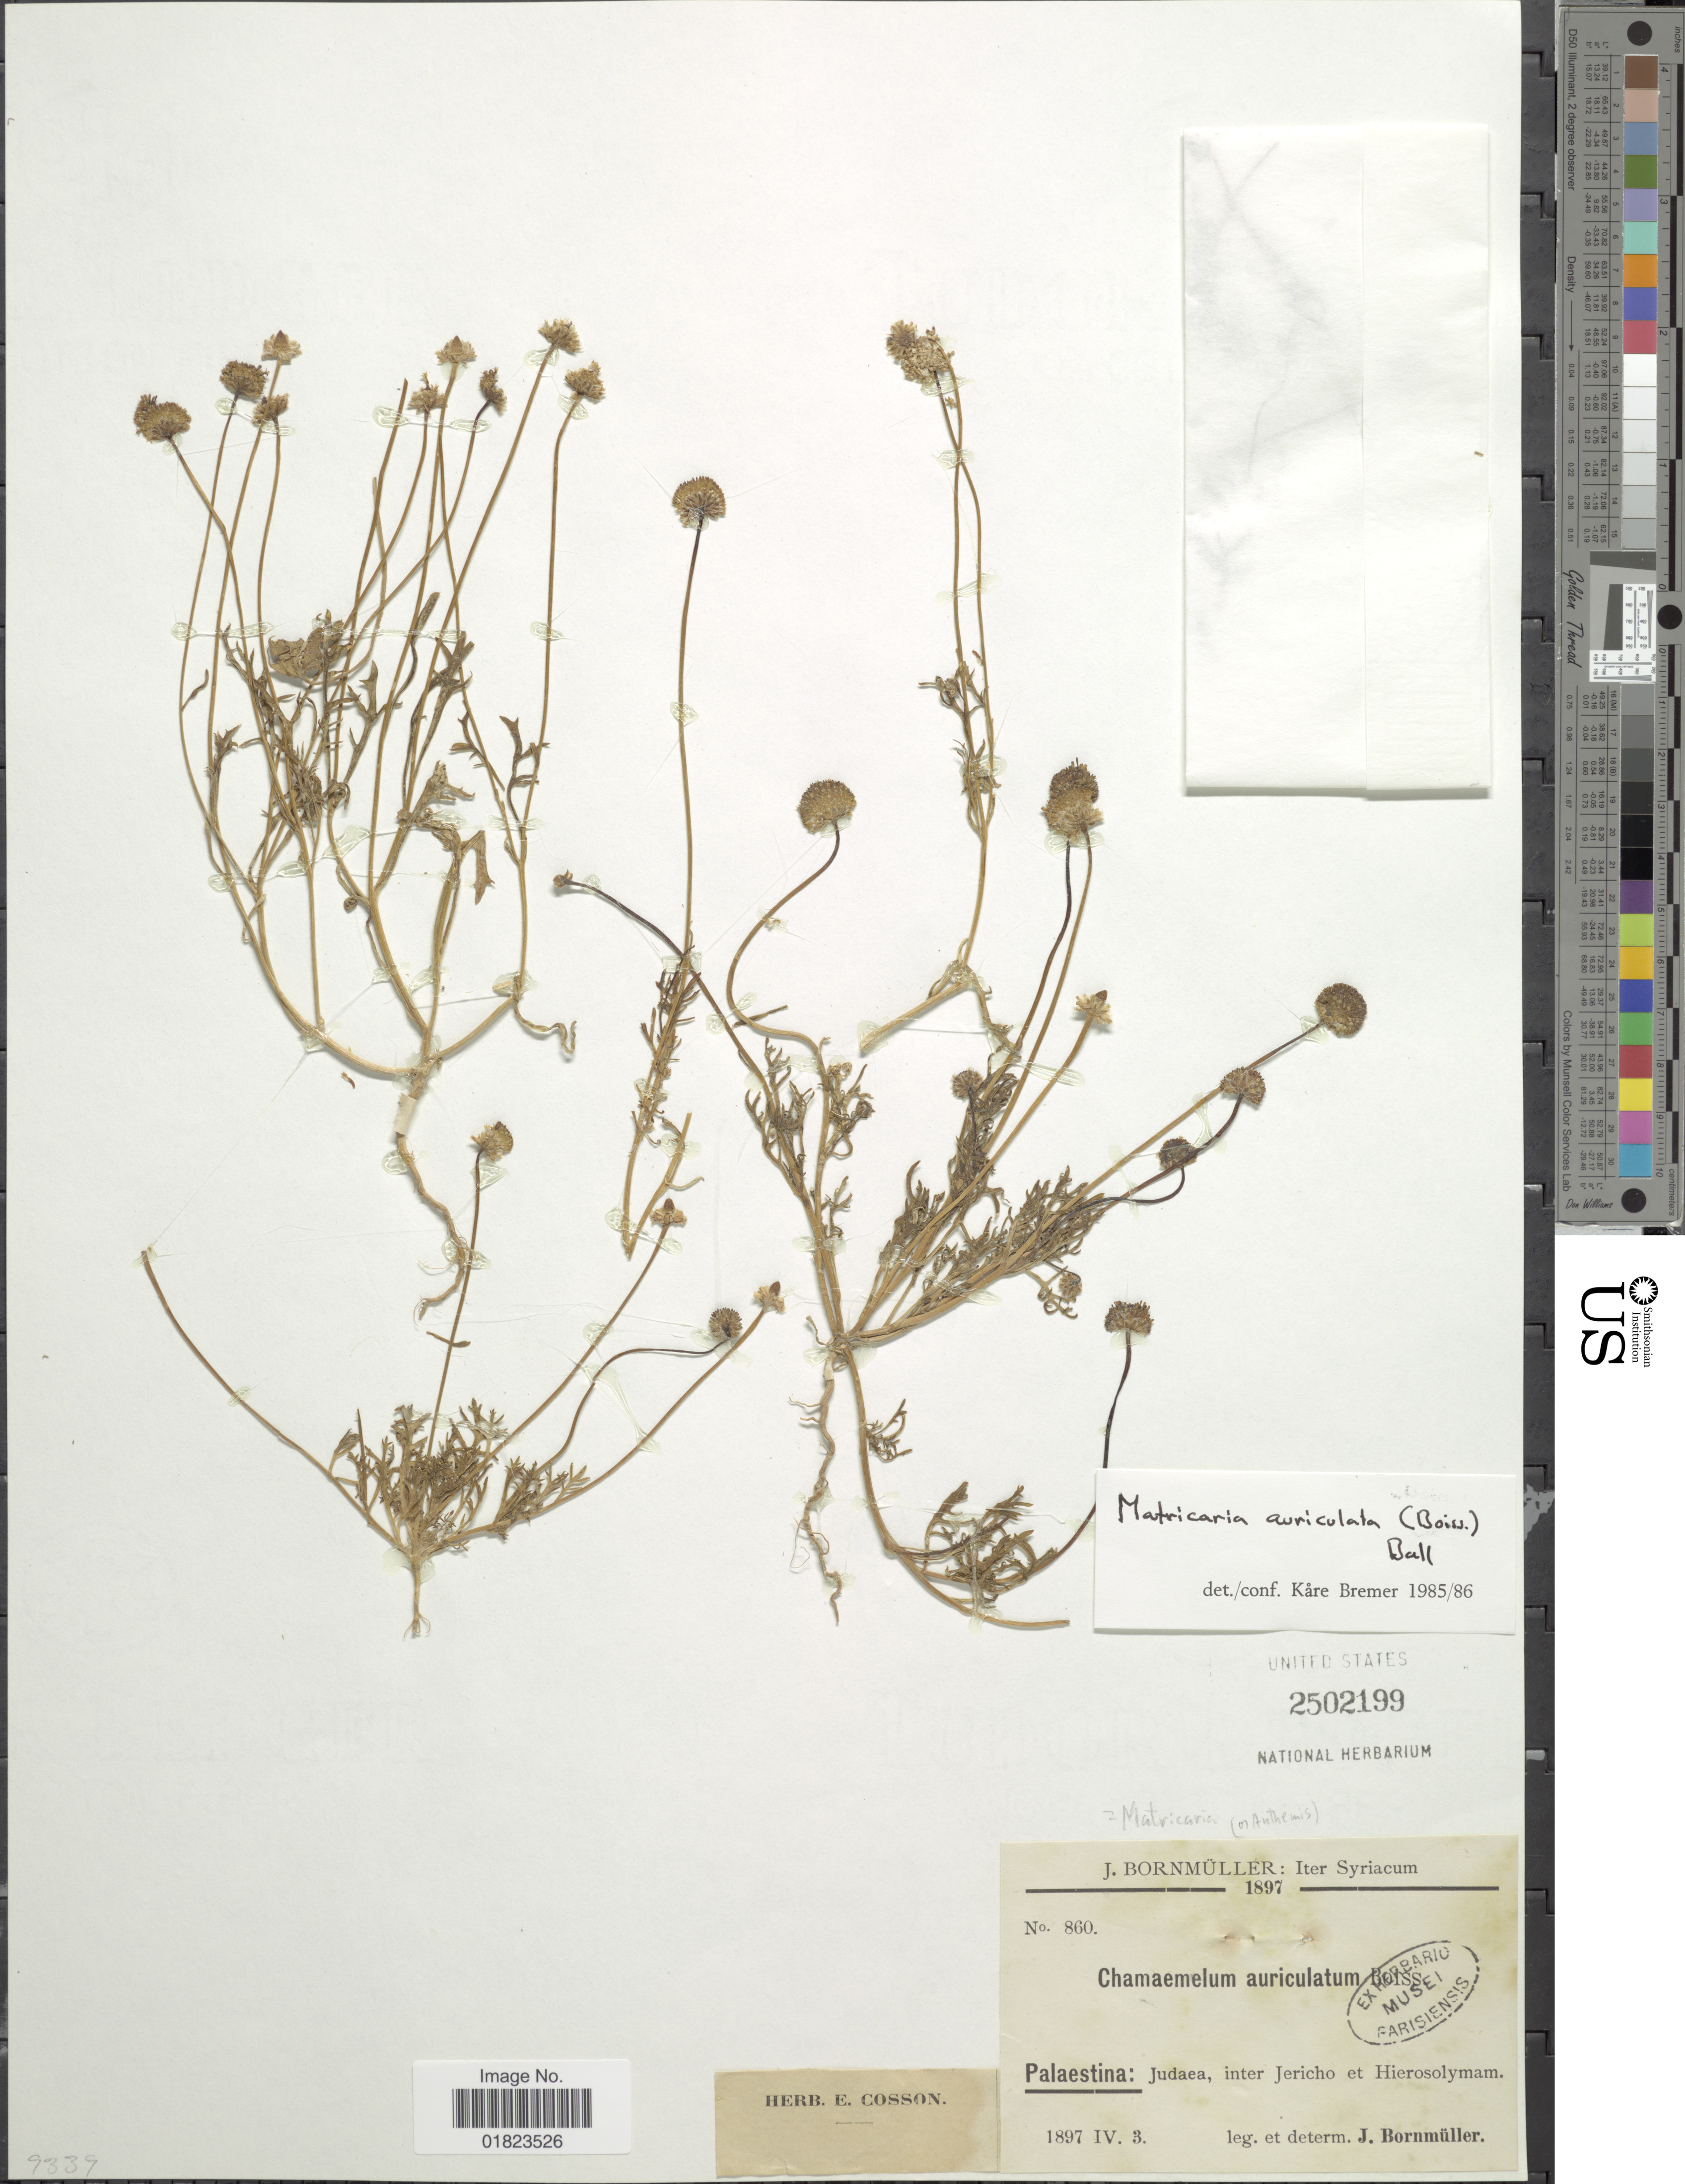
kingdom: Plantae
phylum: Tracheophyta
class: Magnoliopsida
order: Asterales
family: Asteraceae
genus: Tripleurospermum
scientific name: Tripleurospermum auriculatum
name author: (Boiss.) Ball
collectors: J. Bornmüller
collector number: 860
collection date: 1897-04-03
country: Syria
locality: Syriacum. palaestina: Judaea, inter Jericho et Hierosolymam.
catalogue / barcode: US 2502199